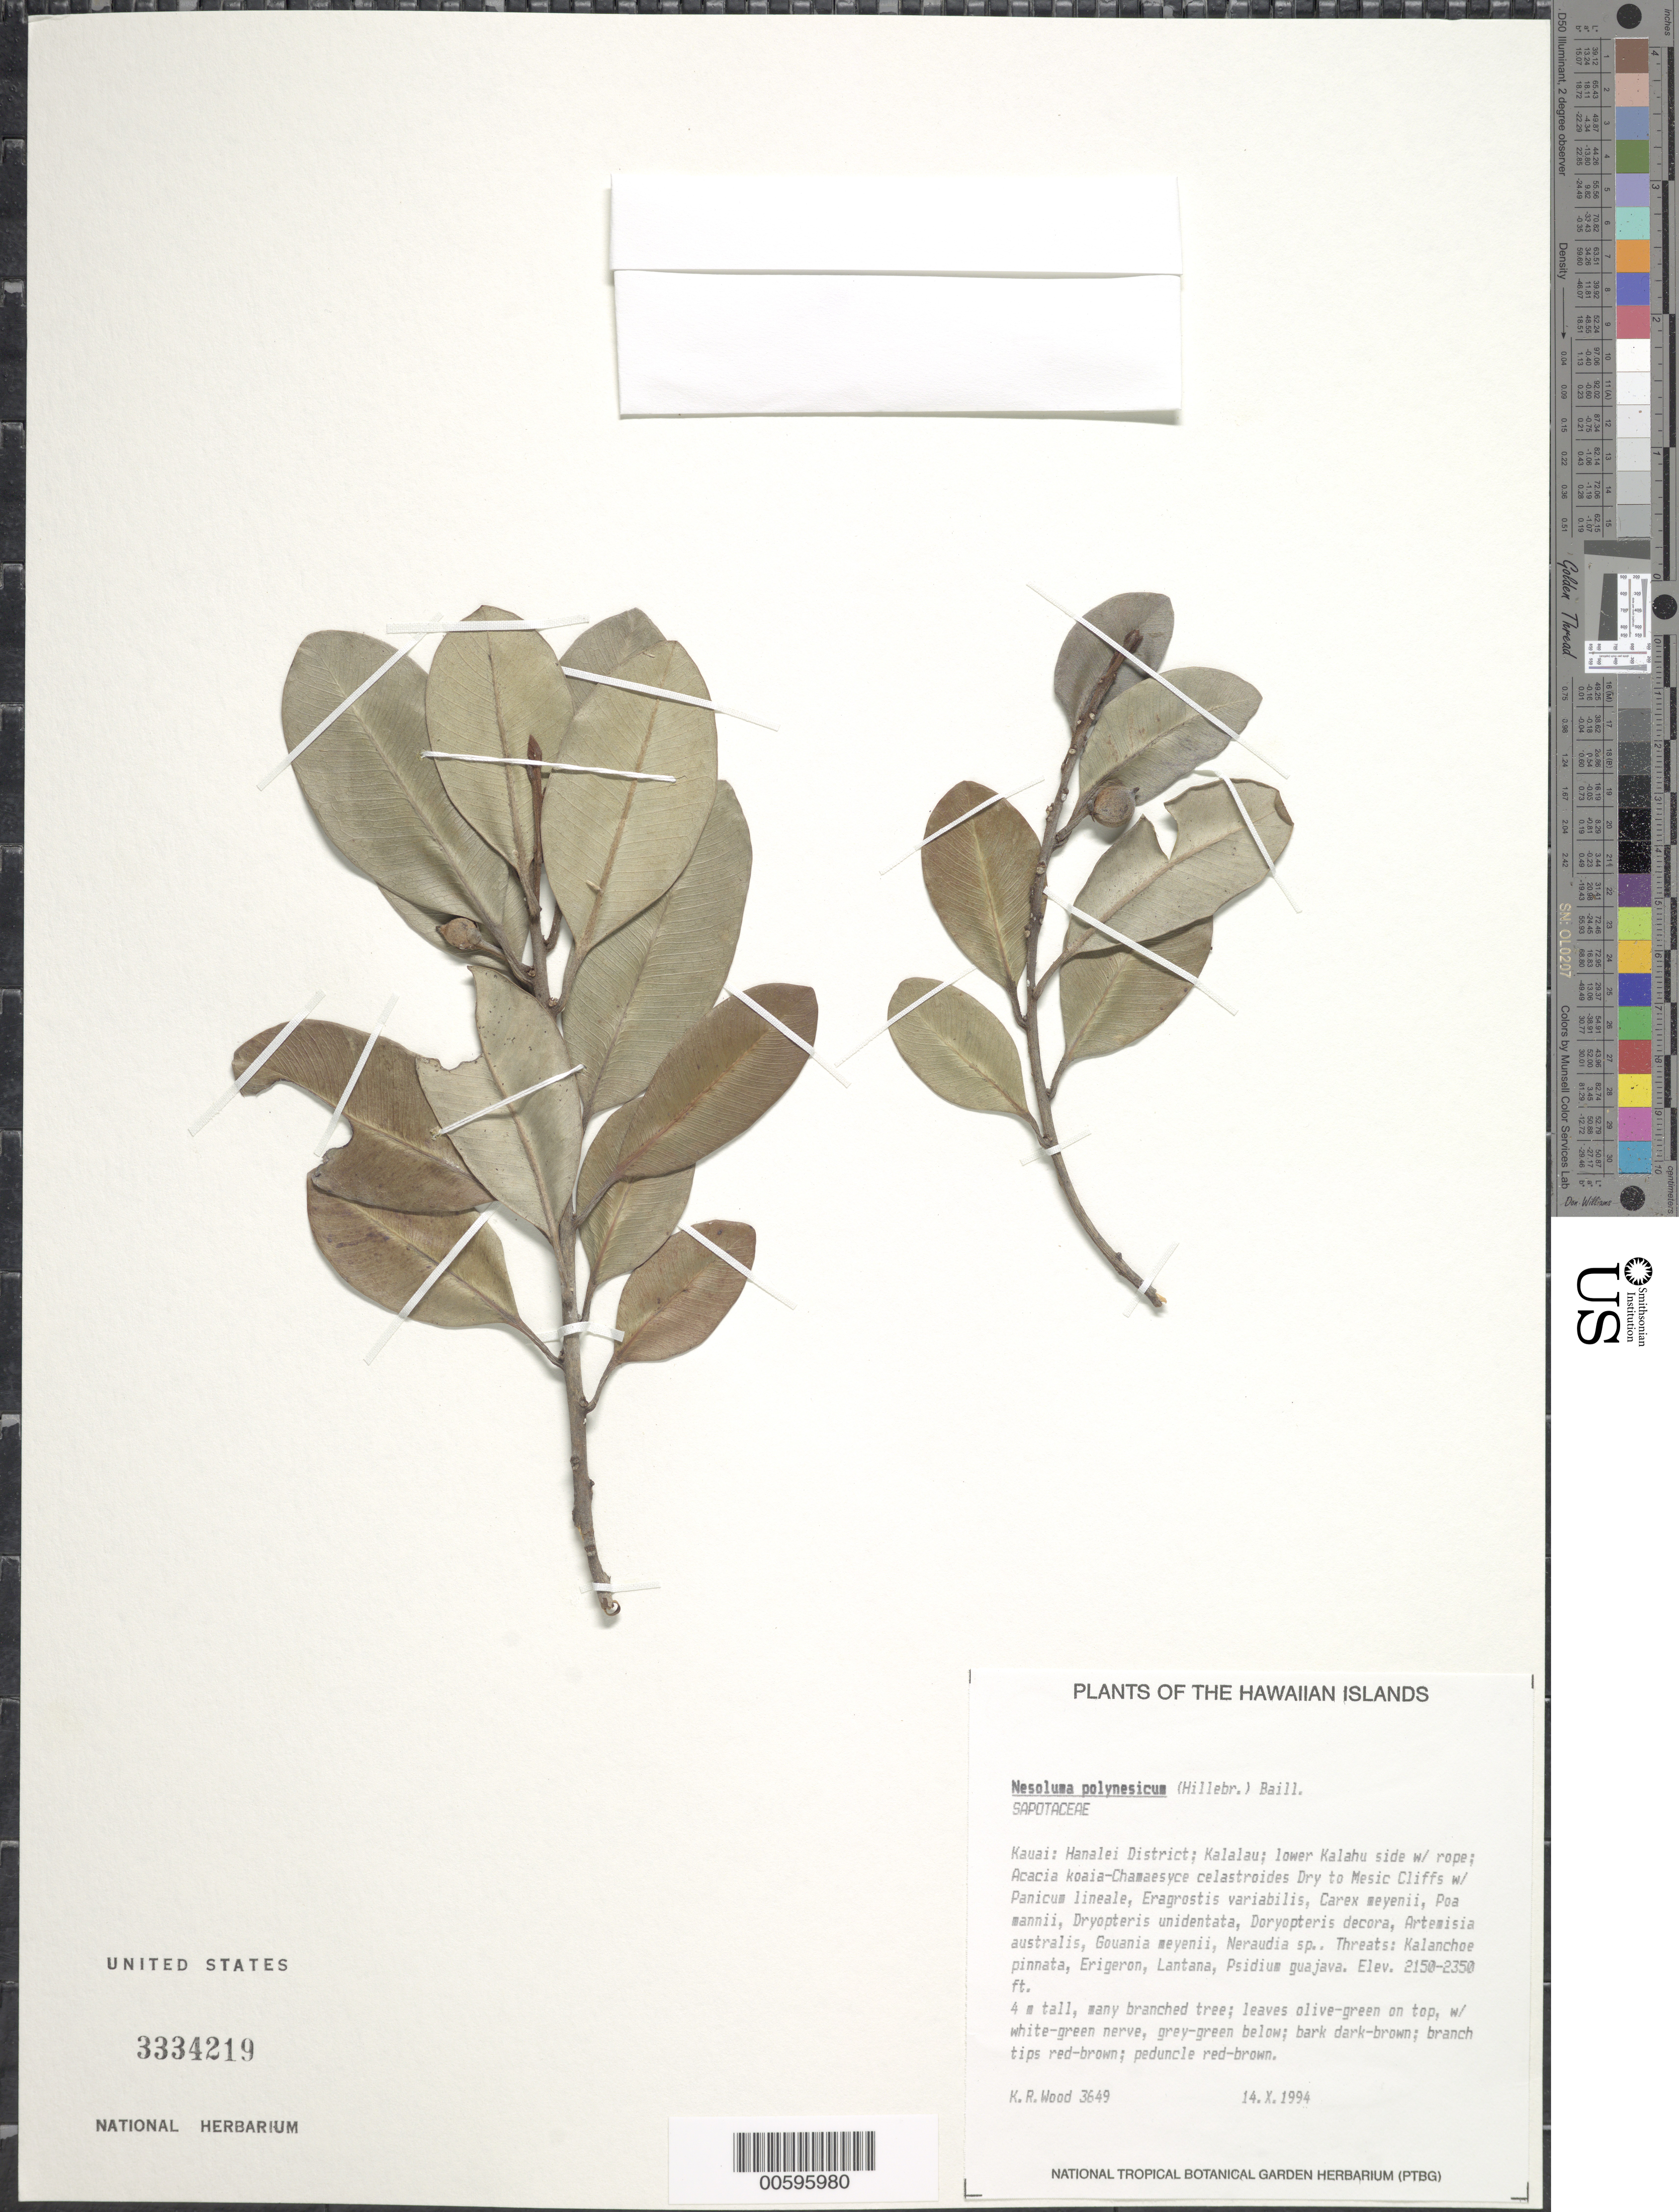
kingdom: Plantae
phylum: Tracheophyta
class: Magnoliopsida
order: Ericales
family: Sapotaceae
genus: Sideroxylon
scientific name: Sideroxylon polynesicum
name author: (Hillebr.) Smedmark & Anderb.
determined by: Wagner, W. L., (BOT), Smithsonian Institution - National Museum of Natural History (UNITED STATES)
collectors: K. R. Wood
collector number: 3649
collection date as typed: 14 Oct 1994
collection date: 1994-10-14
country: United States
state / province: Hawaii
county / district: Kauai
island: Kaua'i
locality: Hanalei Dist; Kalalau; lower Kalahu side w/rope.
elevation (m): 655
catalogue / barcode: US 3334219